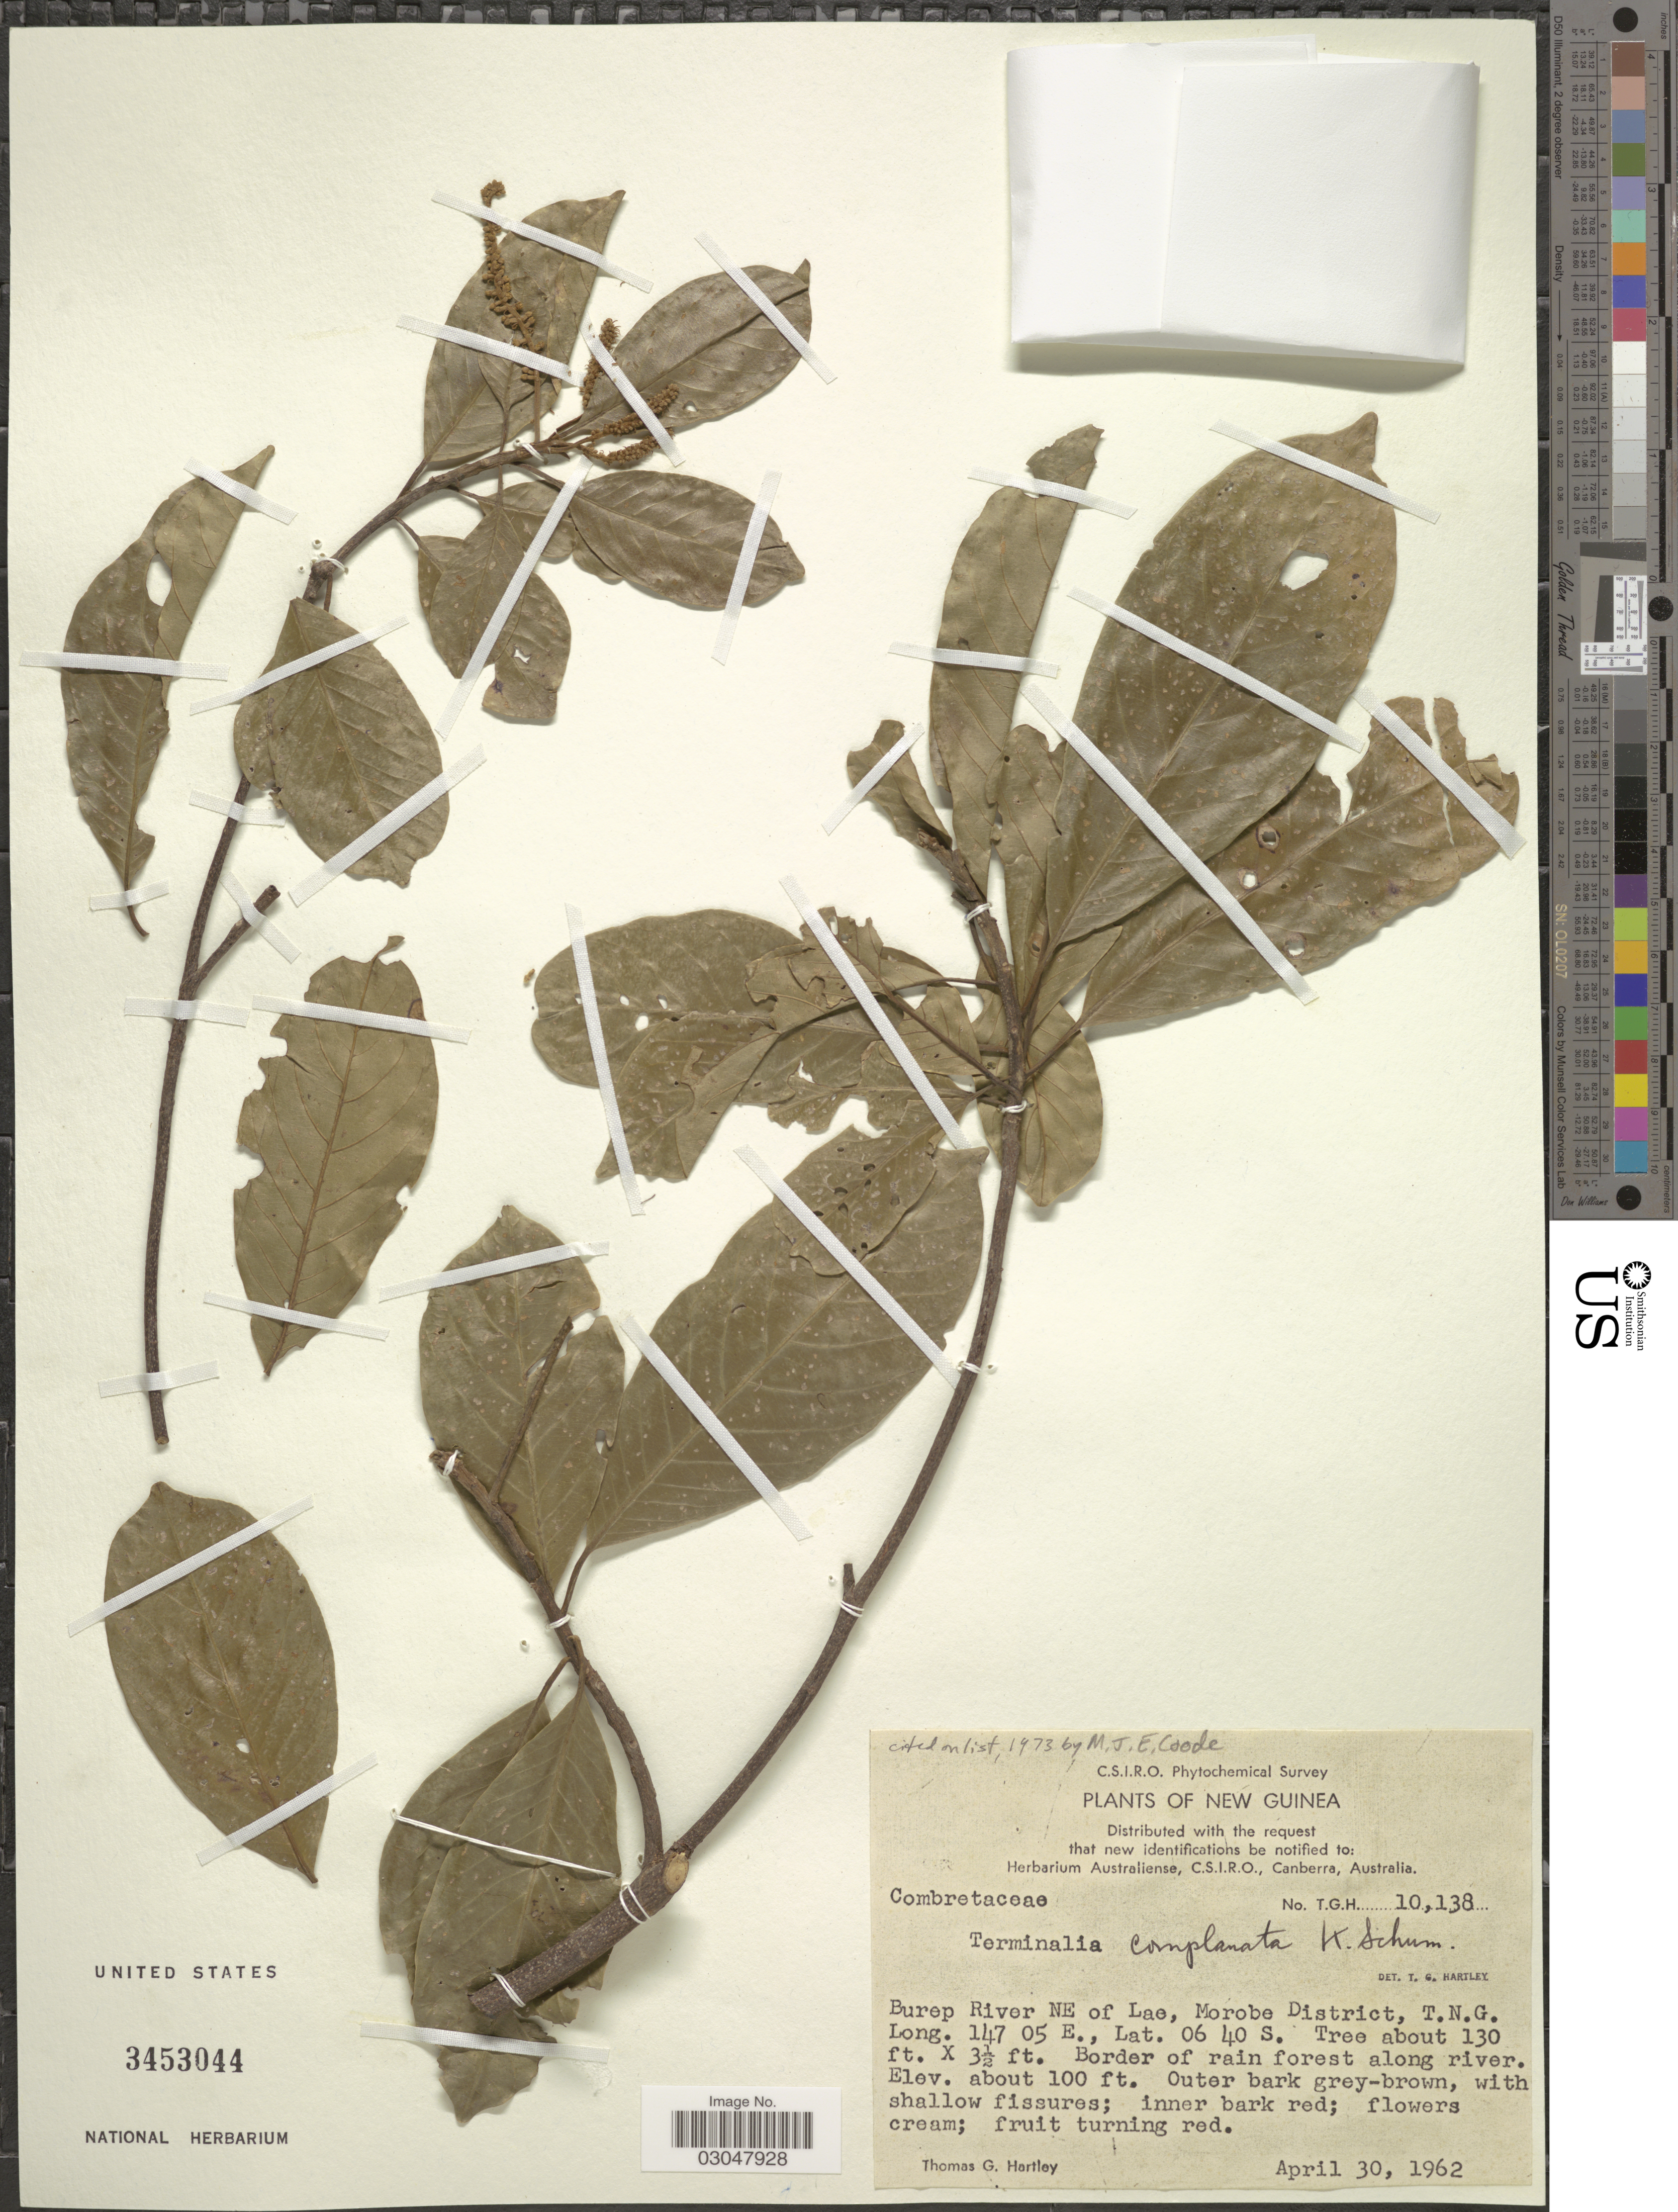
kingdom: Plantae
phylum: Tracheophyta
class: Magnoliopsida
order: Myrtales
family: Combretaceae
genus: Terminalia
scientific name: Terminalia complanata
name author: K. Schum.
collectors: T. G. Hartley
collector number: T.G.H. 10138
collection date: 1962-04-30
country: Papua New Guinea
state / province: Morobe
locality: New Guinea. Burep River NE of Lae, Morobe District, T.N.G. Border of rain forest along river.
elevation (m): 30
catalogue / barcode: US 3453044